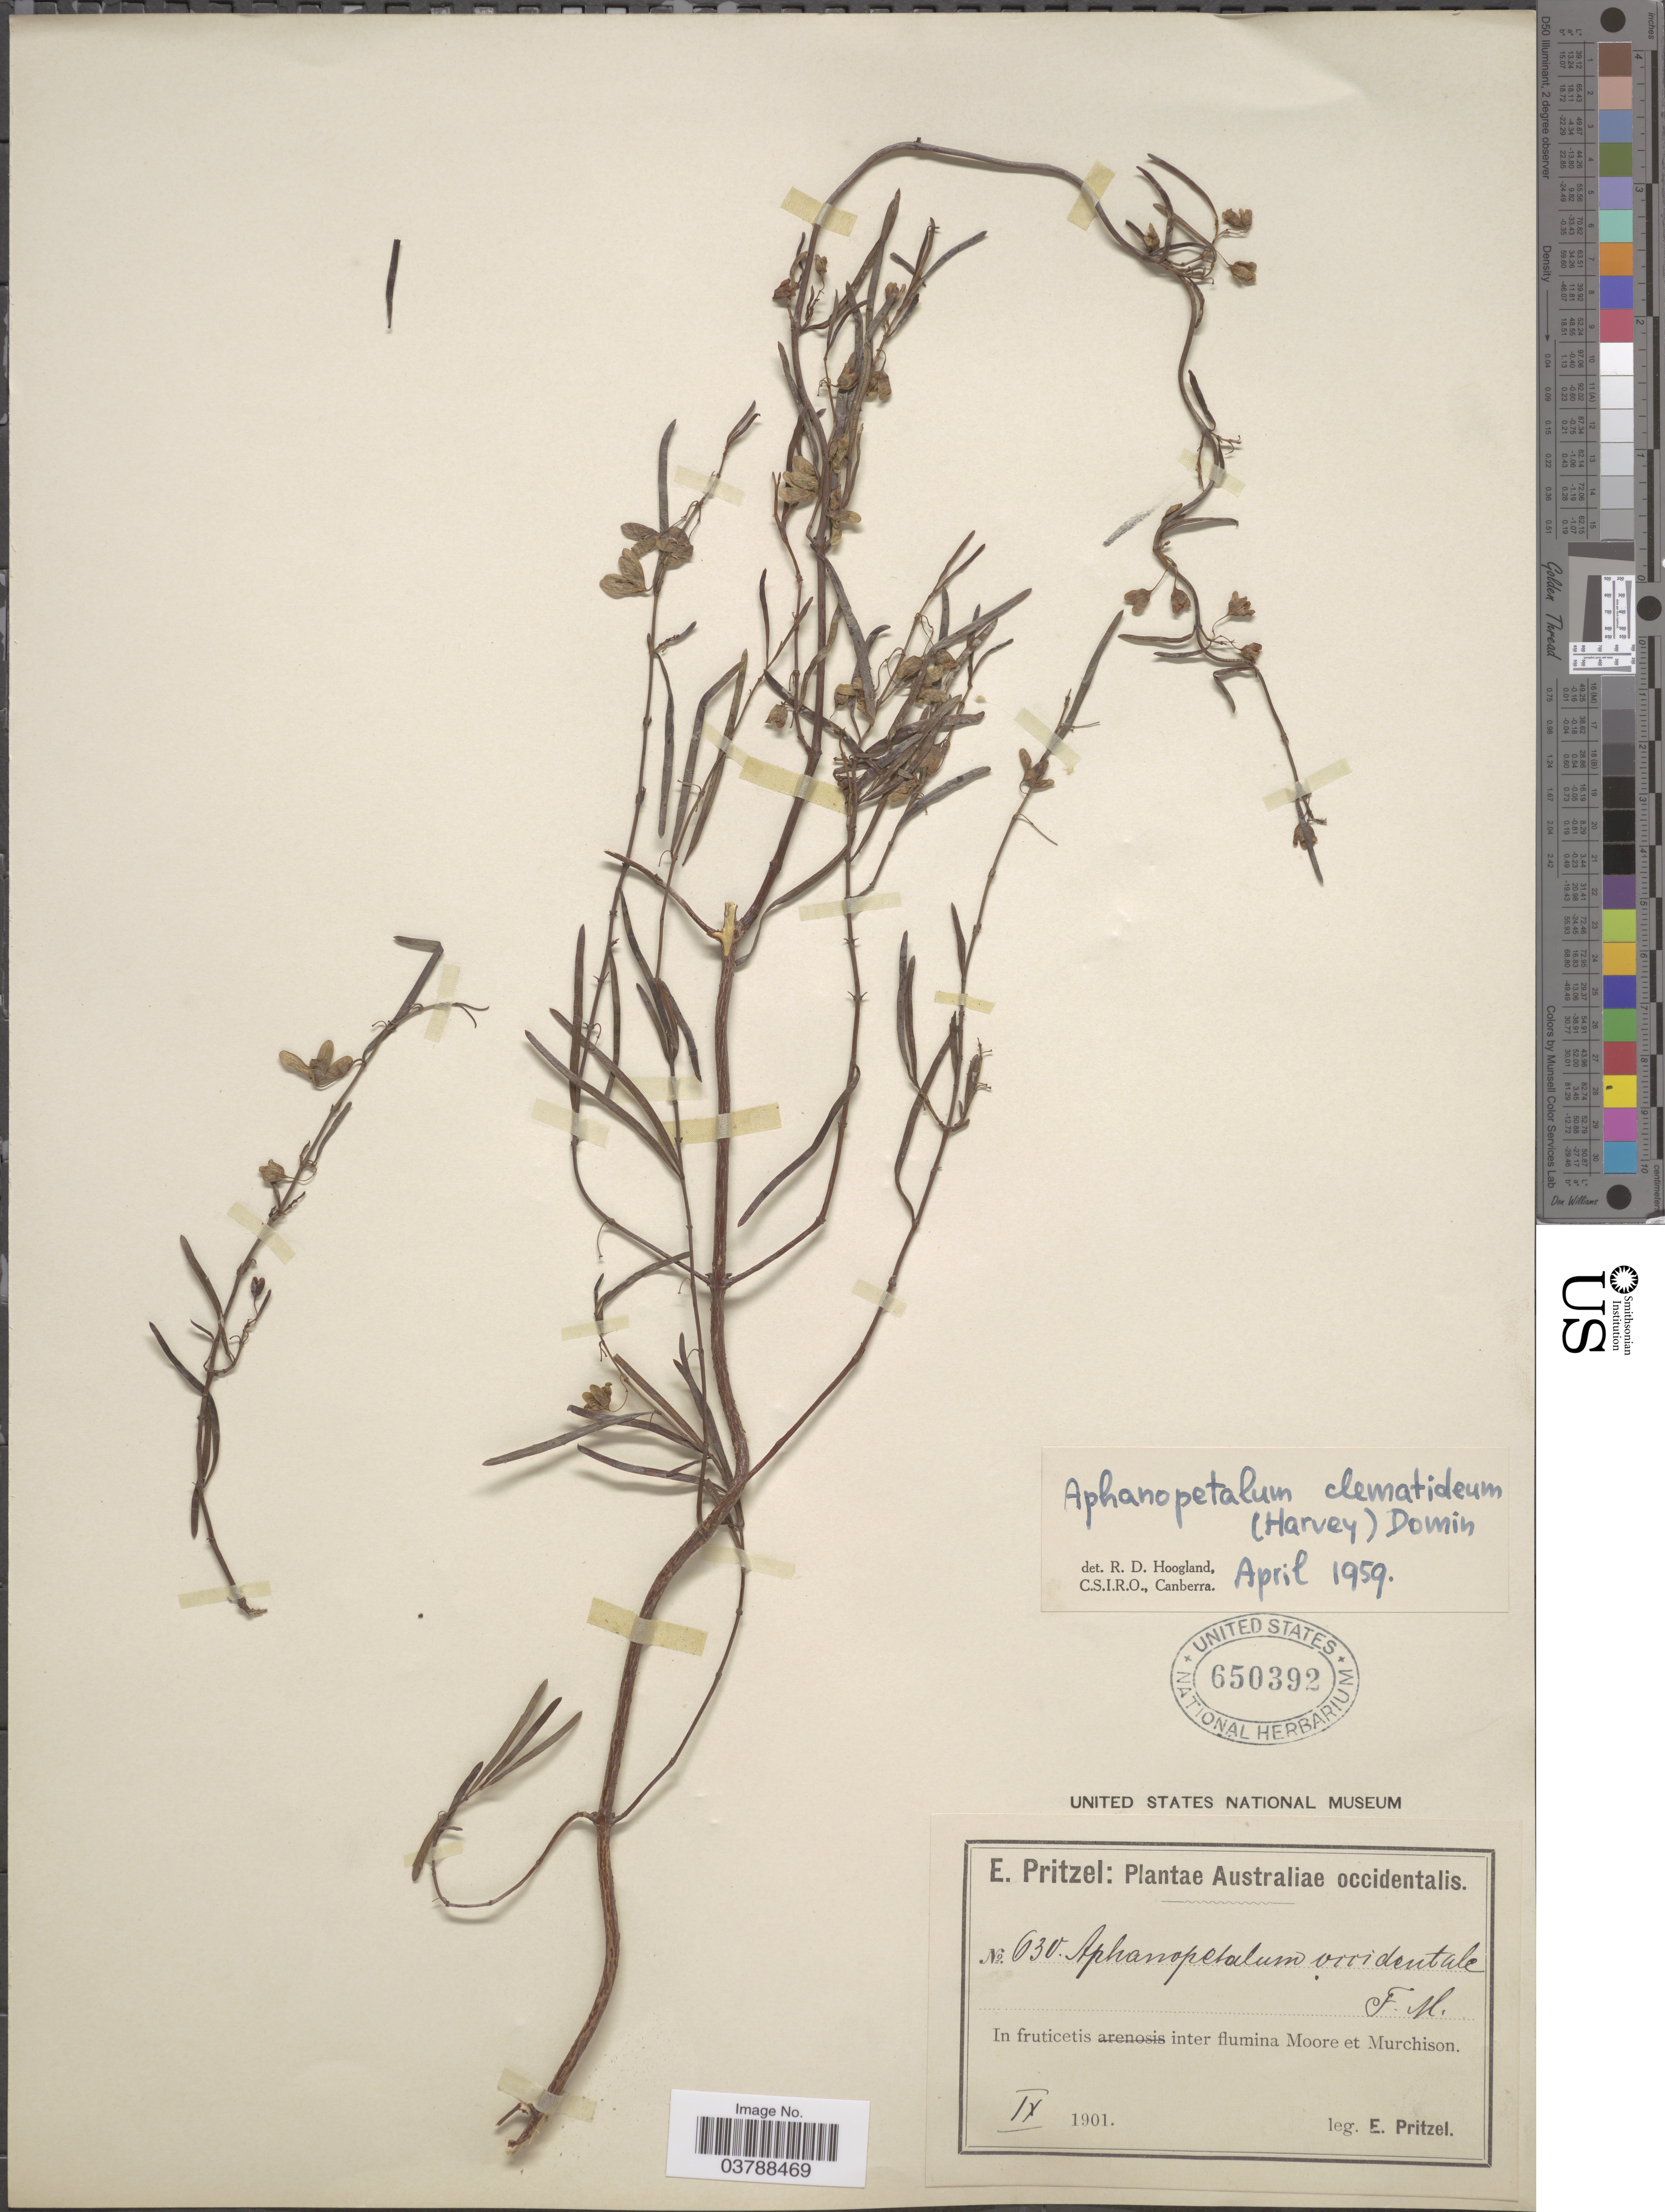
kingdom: Plantae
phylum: Tracheophyta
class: Magnoliopsida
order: Saxifragales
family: Aphanopetalaceae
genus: Aphanopetalum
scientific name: Aphanopetalum clematideum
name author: (J. Drumm. ex Harv.) Domin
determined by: Hoogland, R. D.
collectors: E. G. Pritzel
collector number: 630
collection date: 1901-09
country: Australia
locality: In fruticetis inter flumina Moore et Murchison. Australiae occidentalis.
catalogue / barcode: US 650392